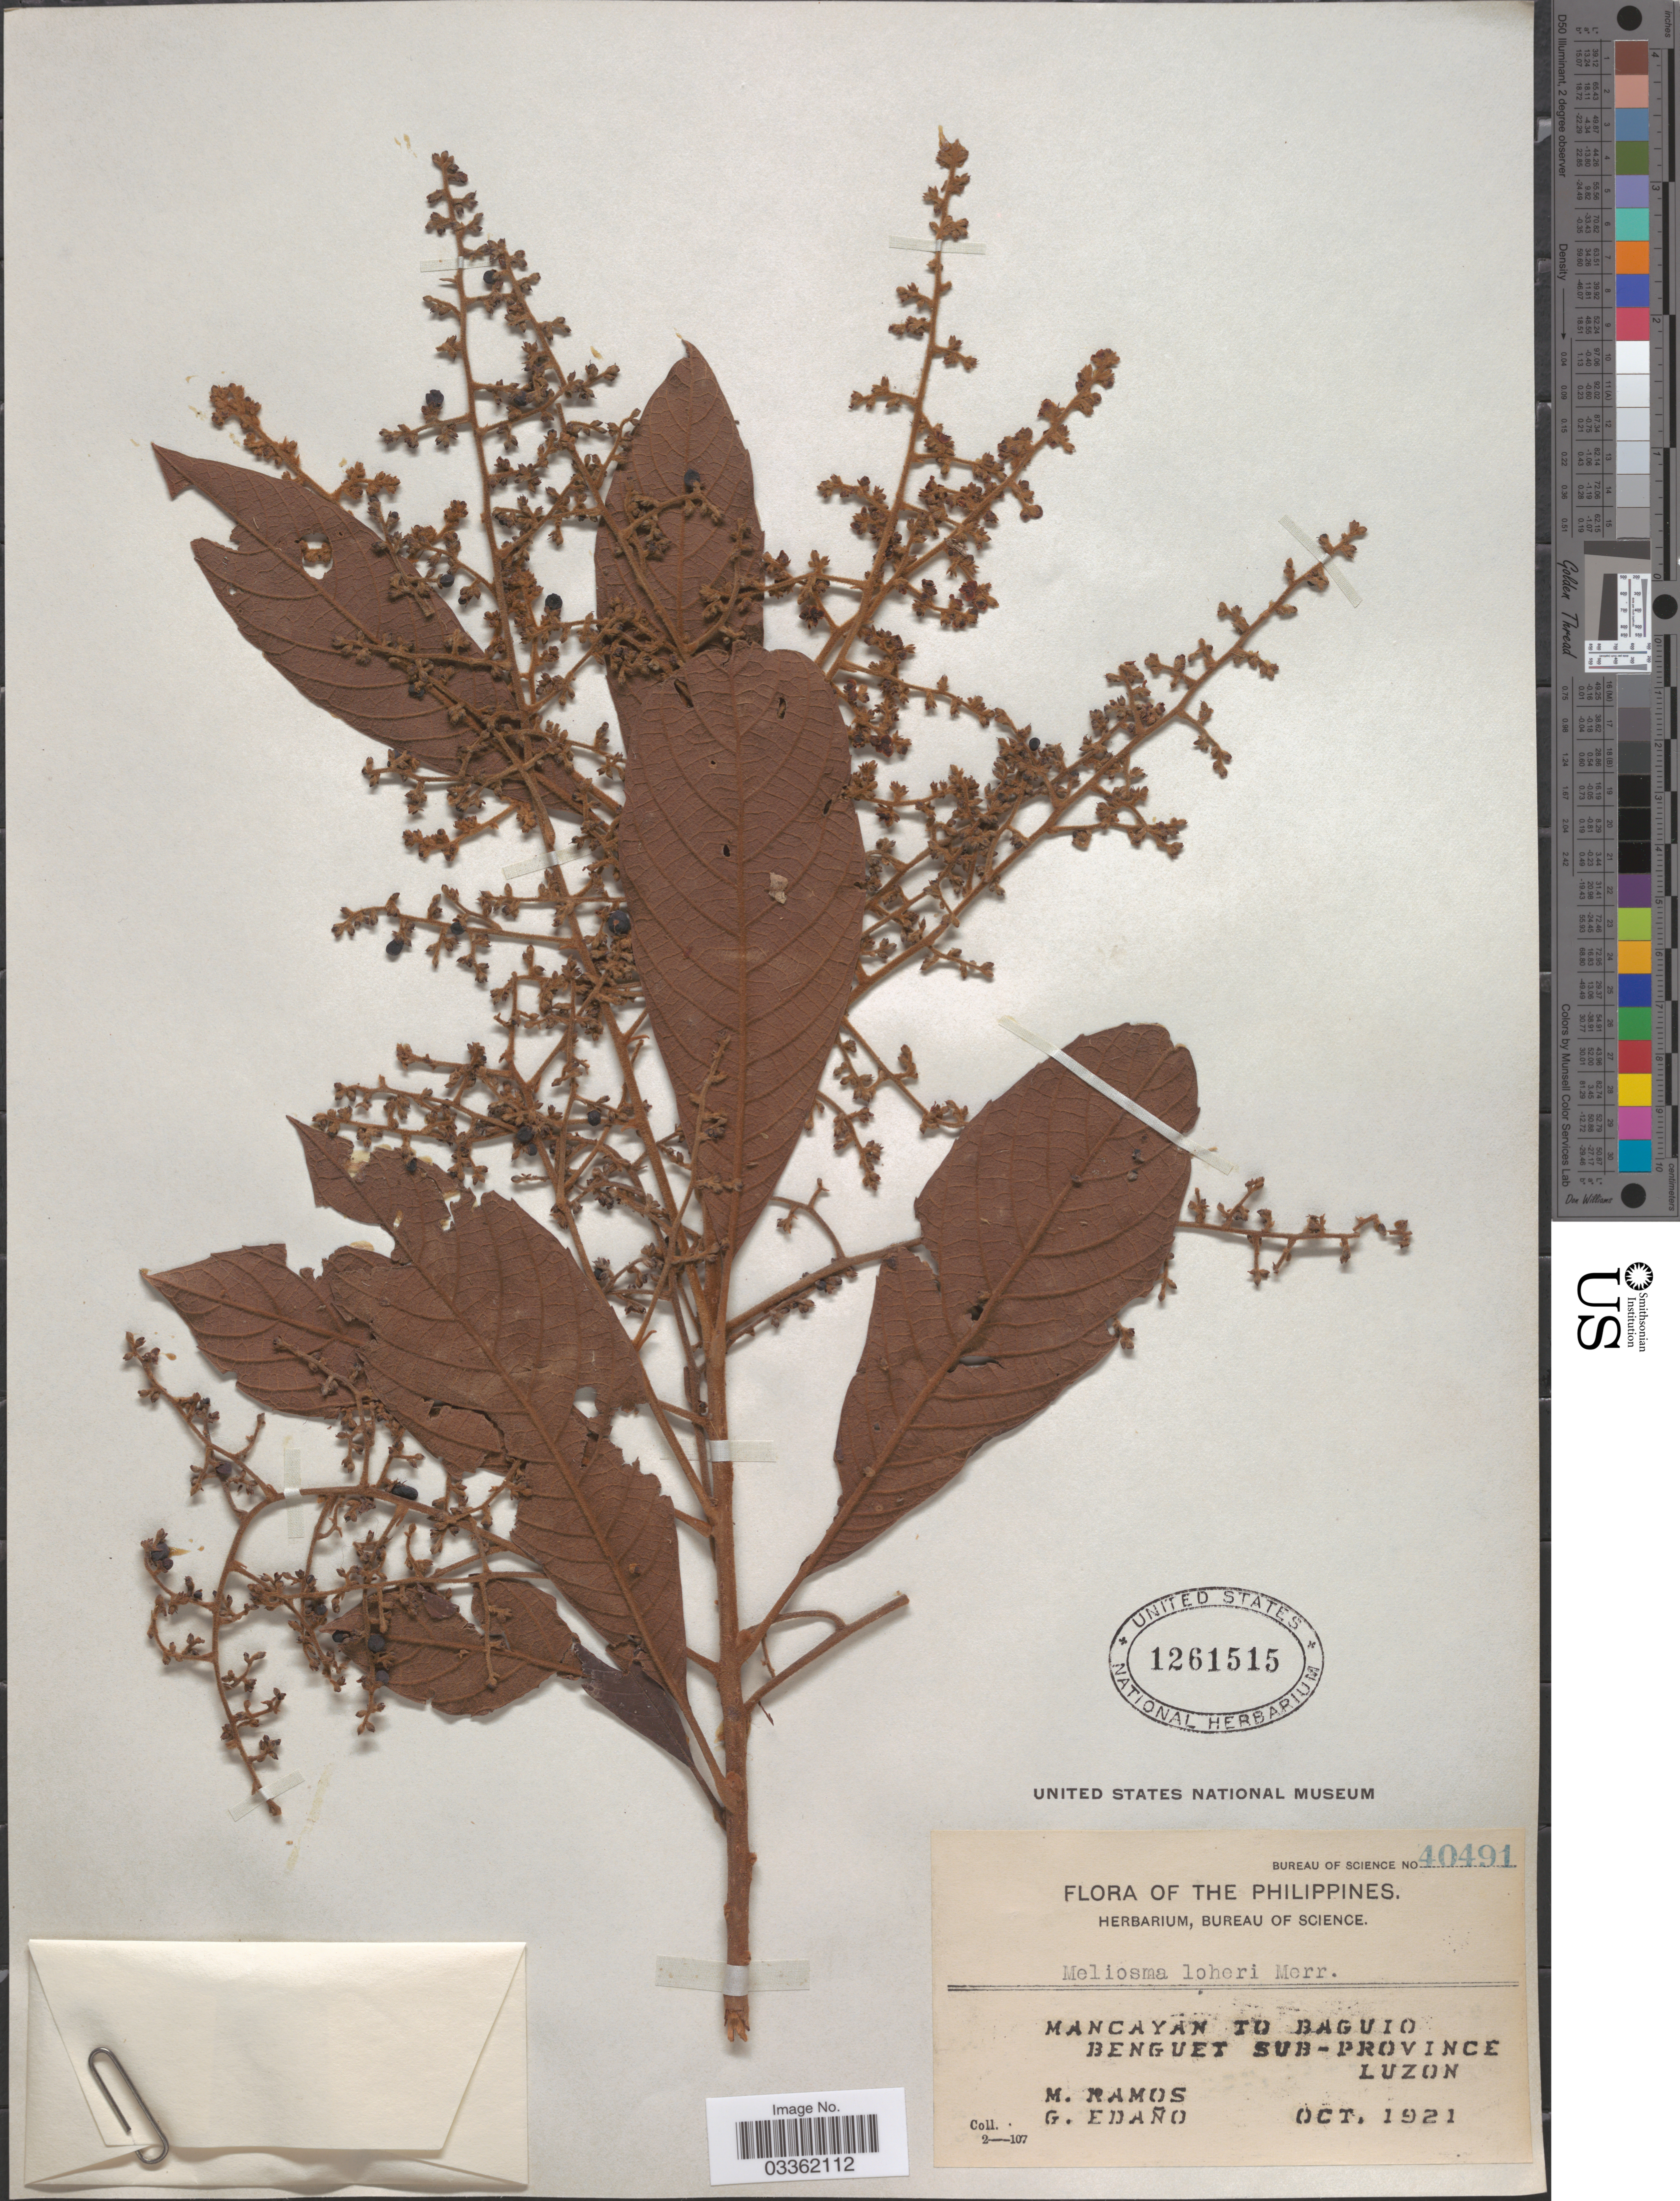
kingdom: Plantae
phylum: Tracheophyta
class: Magnoliopsida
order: Proteales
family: Sabiaceae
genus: Meliosma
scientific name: Meliosma loheri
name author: Merr.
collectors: M. Ramos & G. Edaño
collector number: Bureau of Science 40491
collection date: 1921-10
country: Philippines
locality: Mancayan to Baguio. Benguet Sub-Province. Luzon.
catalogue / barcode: US 1261515